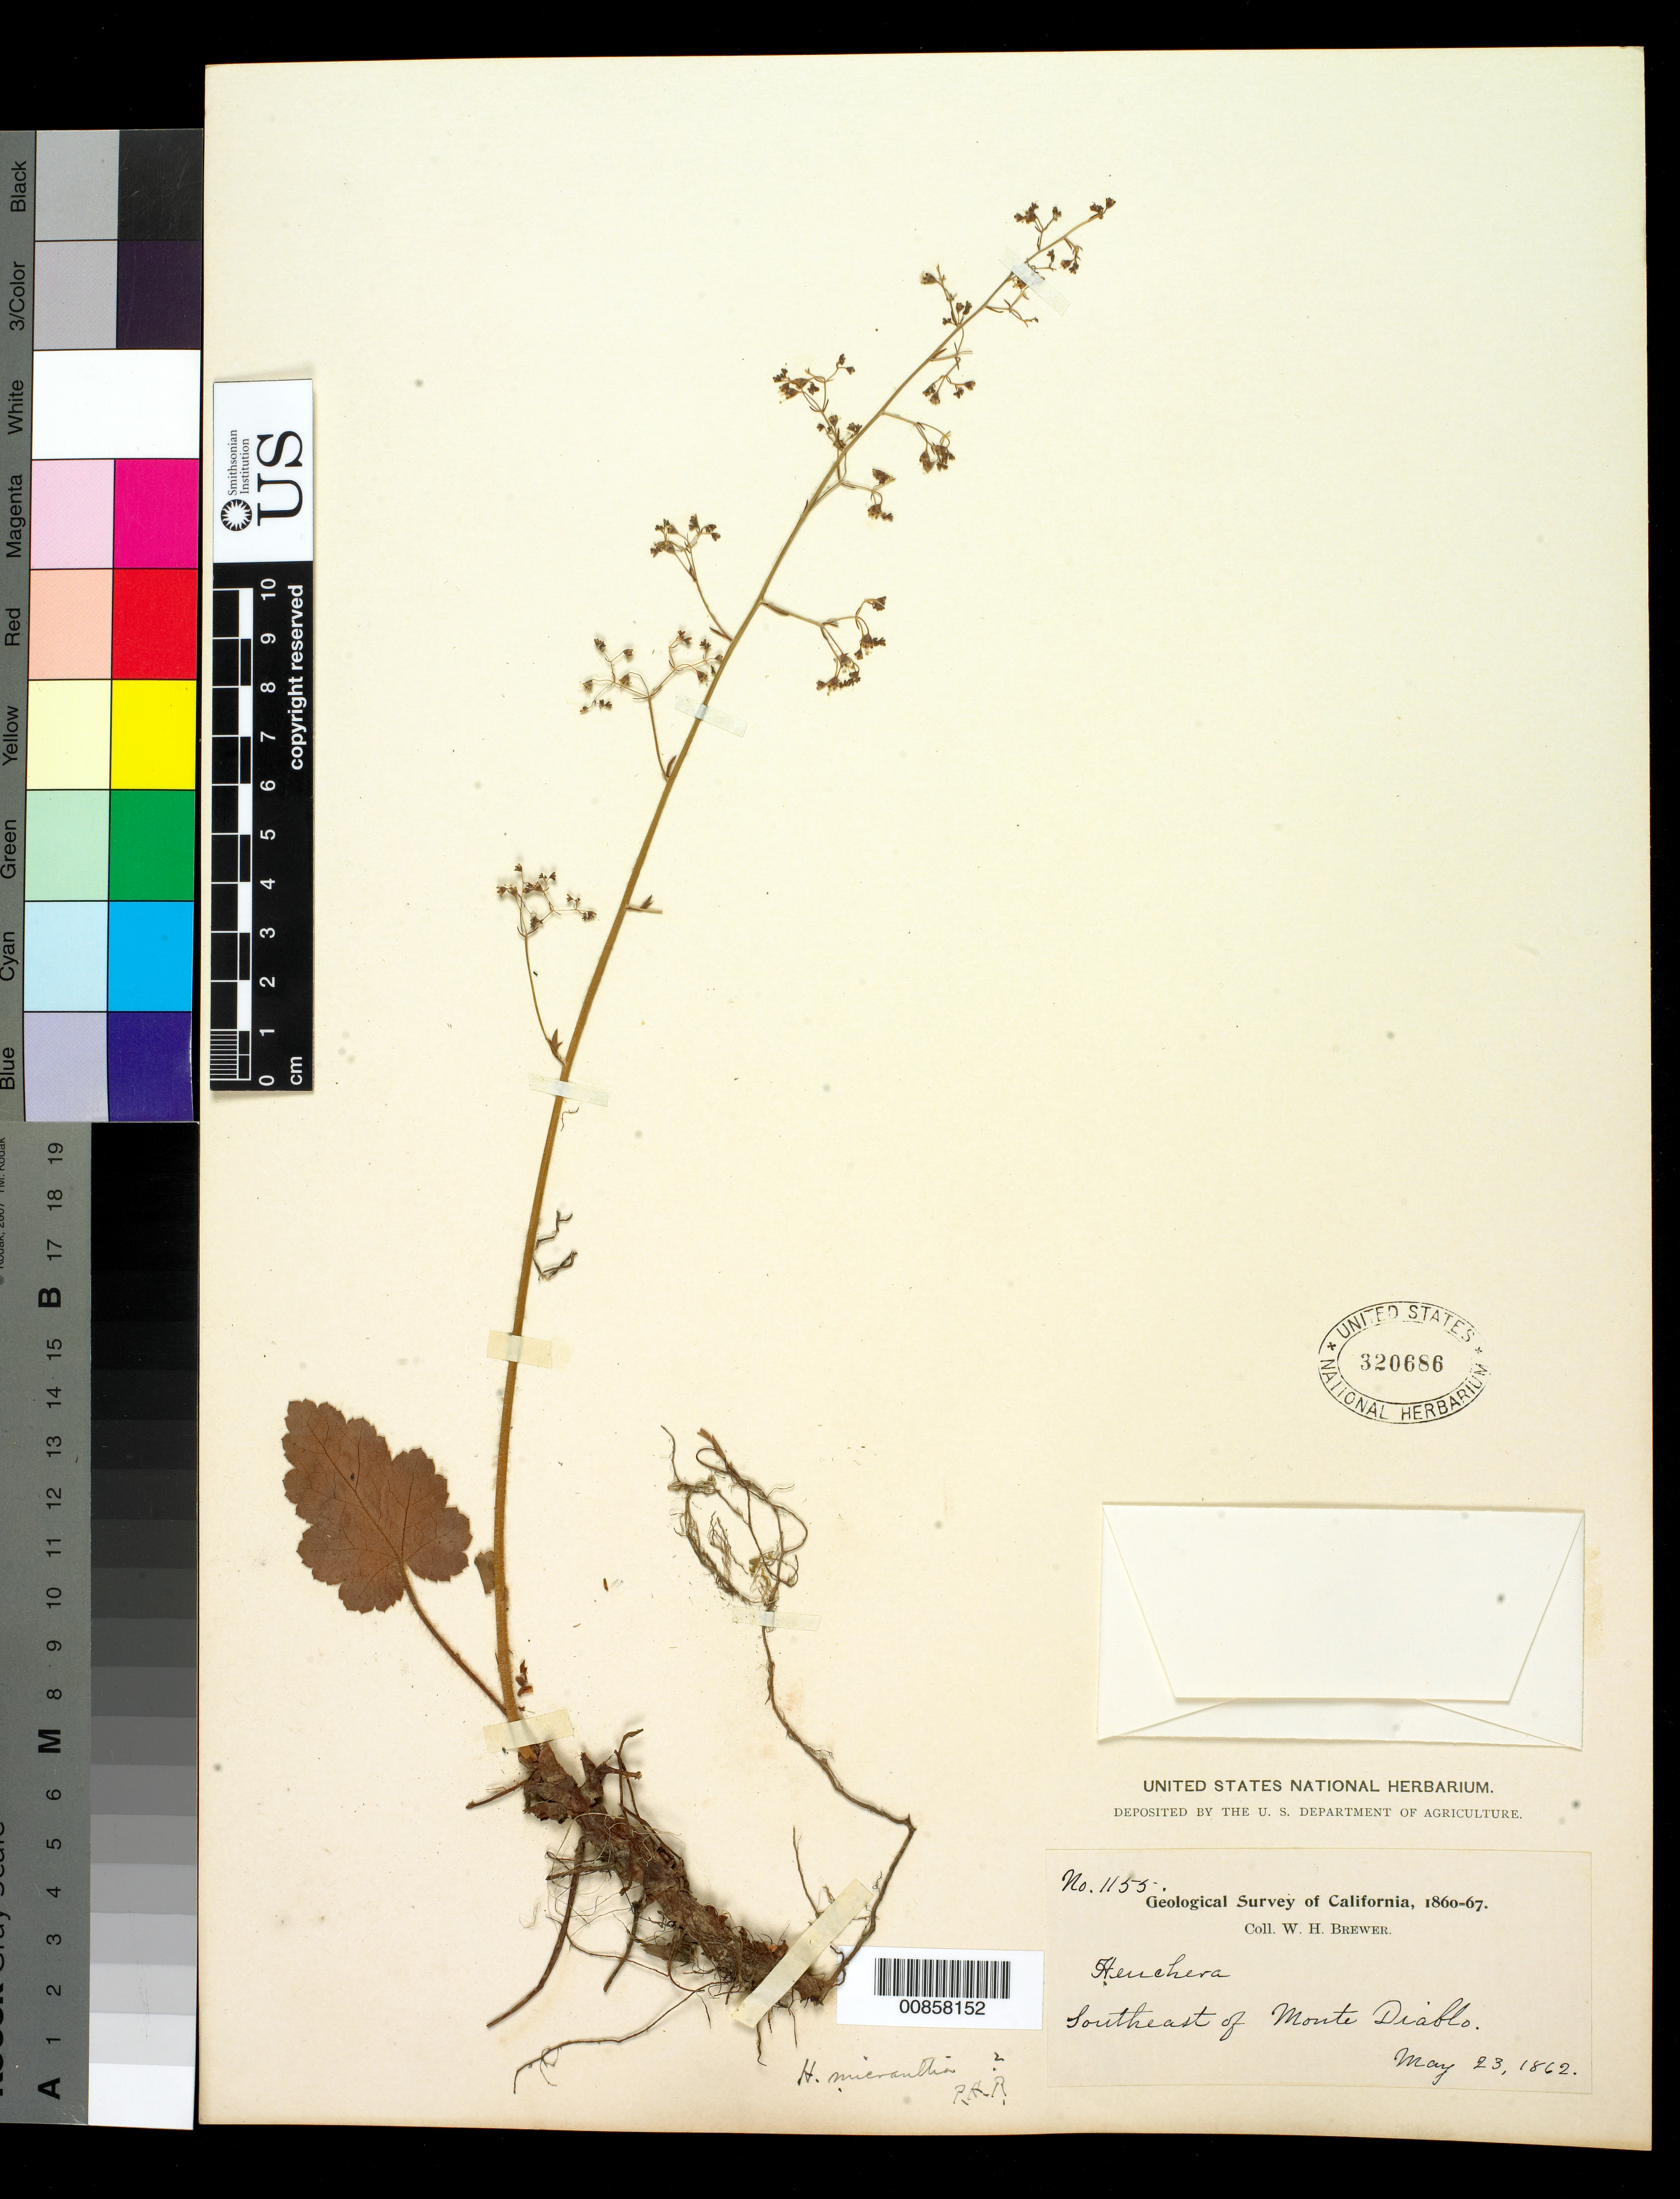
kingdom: Plantae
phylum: Tracheophyta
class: Magnoliopsida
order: Saxifragales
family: Saxifragaceae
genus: Heuchera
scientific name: Heuchera micrantha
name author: Douglas ex Lindl.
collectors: W. H. Brewer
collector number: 1153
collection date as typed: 23 May 1862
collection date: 1862-05-23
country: United States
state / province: California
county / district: Contra Costa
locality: Southeast of Monte Diablo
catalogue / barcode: US 320686